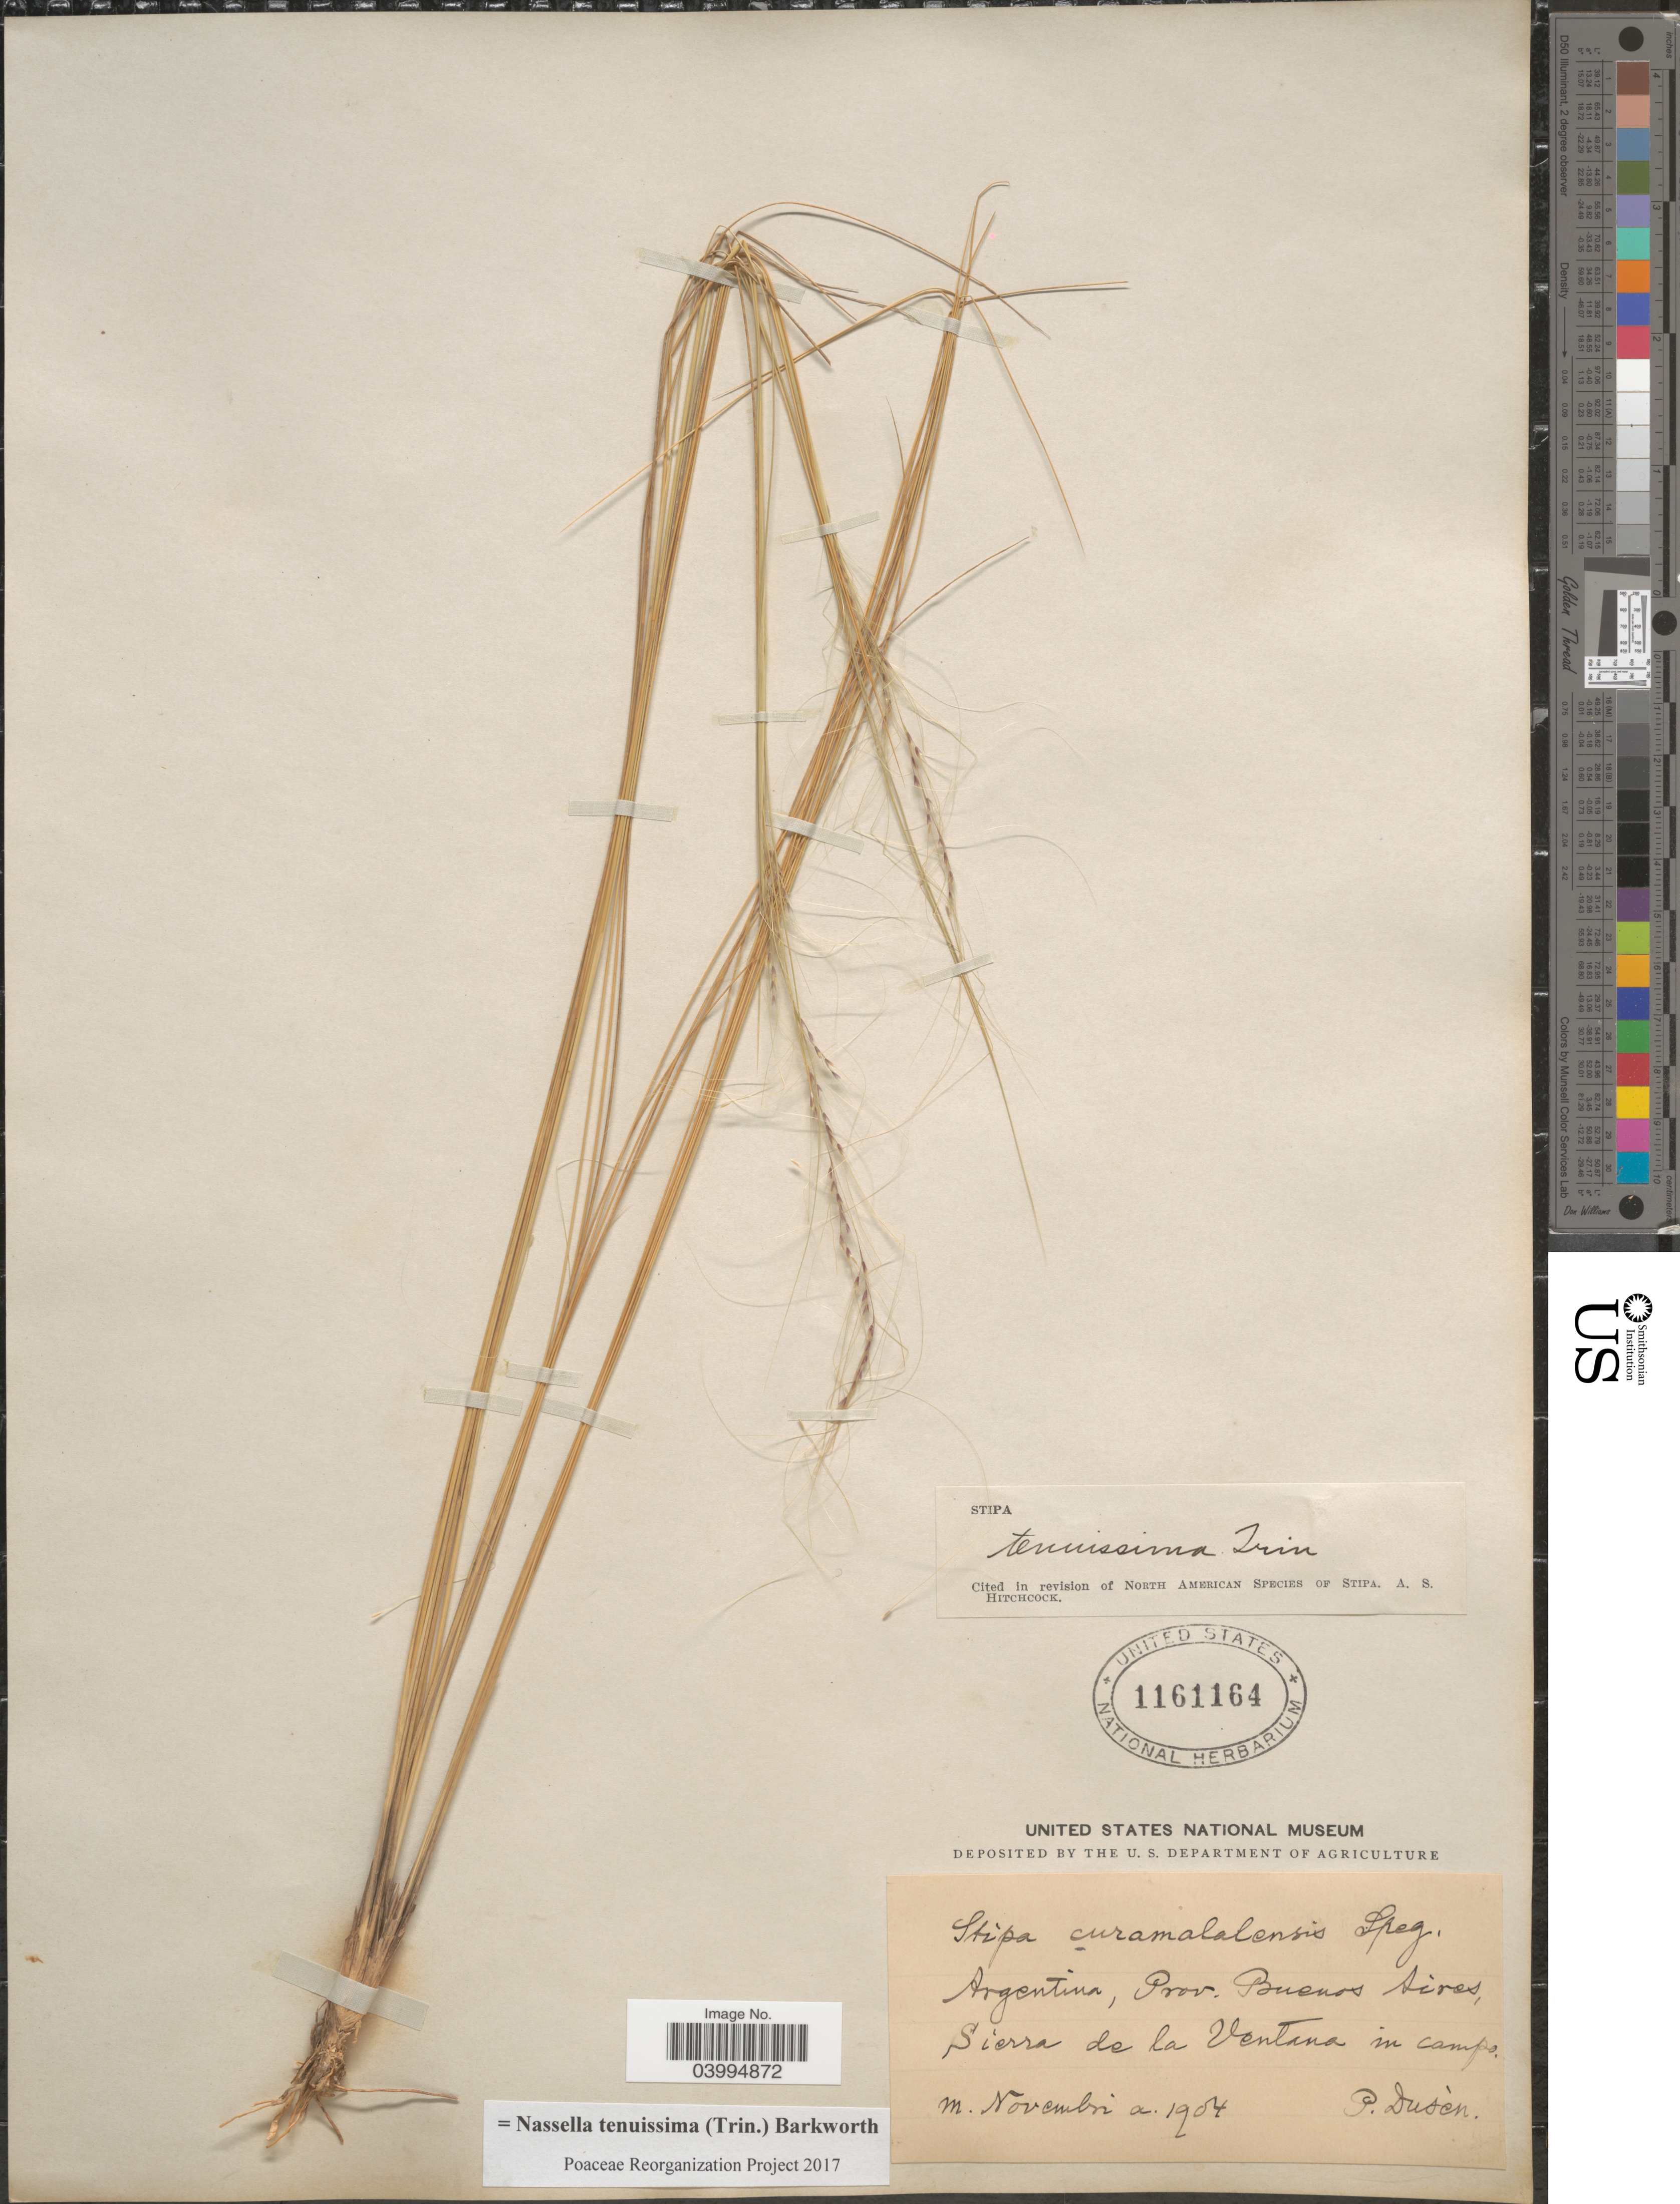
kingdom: Plantae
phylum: Tracheophyta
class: Liliopsida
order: Poales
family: Poaceae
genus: Nassella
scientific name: Nassella tenuissima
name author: (Trin.) Barkworth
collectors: P. Dusén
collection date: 1904-11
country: Argentina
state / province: Buenos Aires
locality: Sierra de la Ventana in campo.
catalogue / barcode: US 1161164